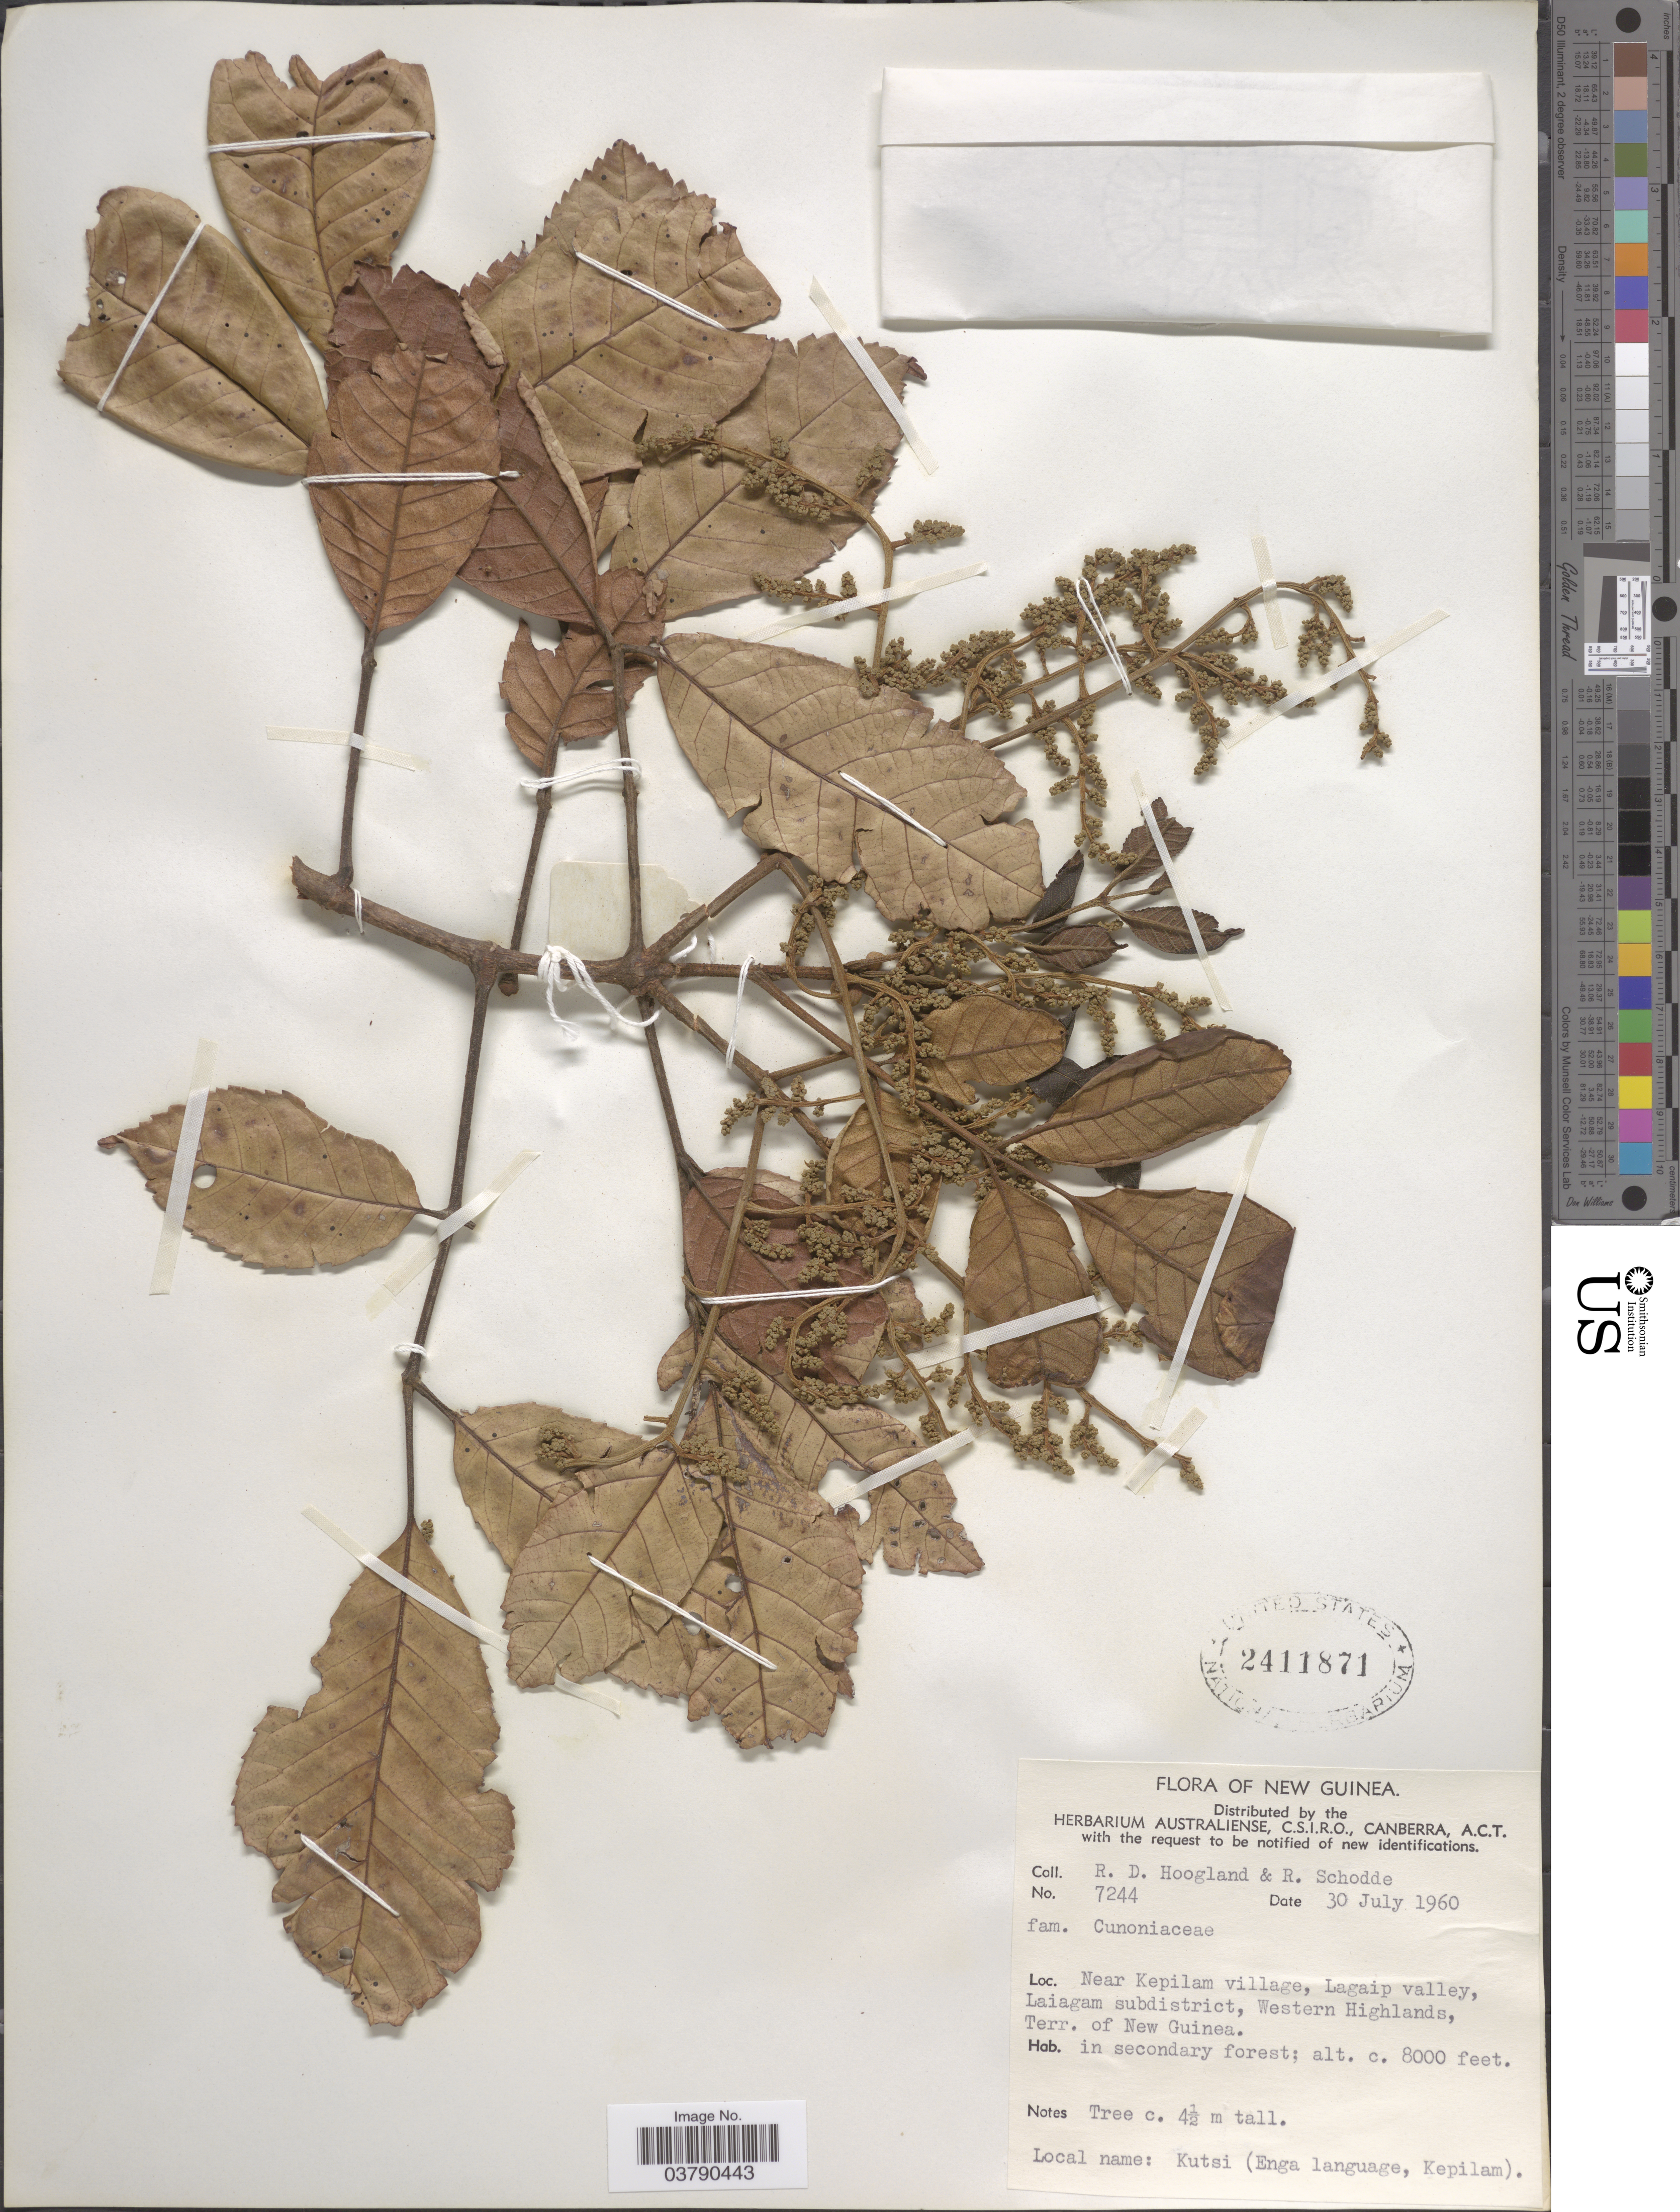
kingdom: Plantae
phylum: Tracheophyta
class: Magnoliopsida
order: Oxalidales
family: Cunoniaceae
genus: Caldcluvia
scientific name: Caldcluvia celebica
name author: (Blume) Hoogland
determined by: Hoogland, R. D.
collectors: R. D. Hoogland & R. Schodde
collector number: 7244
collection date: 1960-07-30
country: Papua New Guinea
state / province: Western Highlands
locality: New Guinea. Near Kepilam village, Lagaip valley, Laiagam subdistrict, Terr. of New Guinea.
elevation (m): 2438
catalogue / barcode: US 2411871